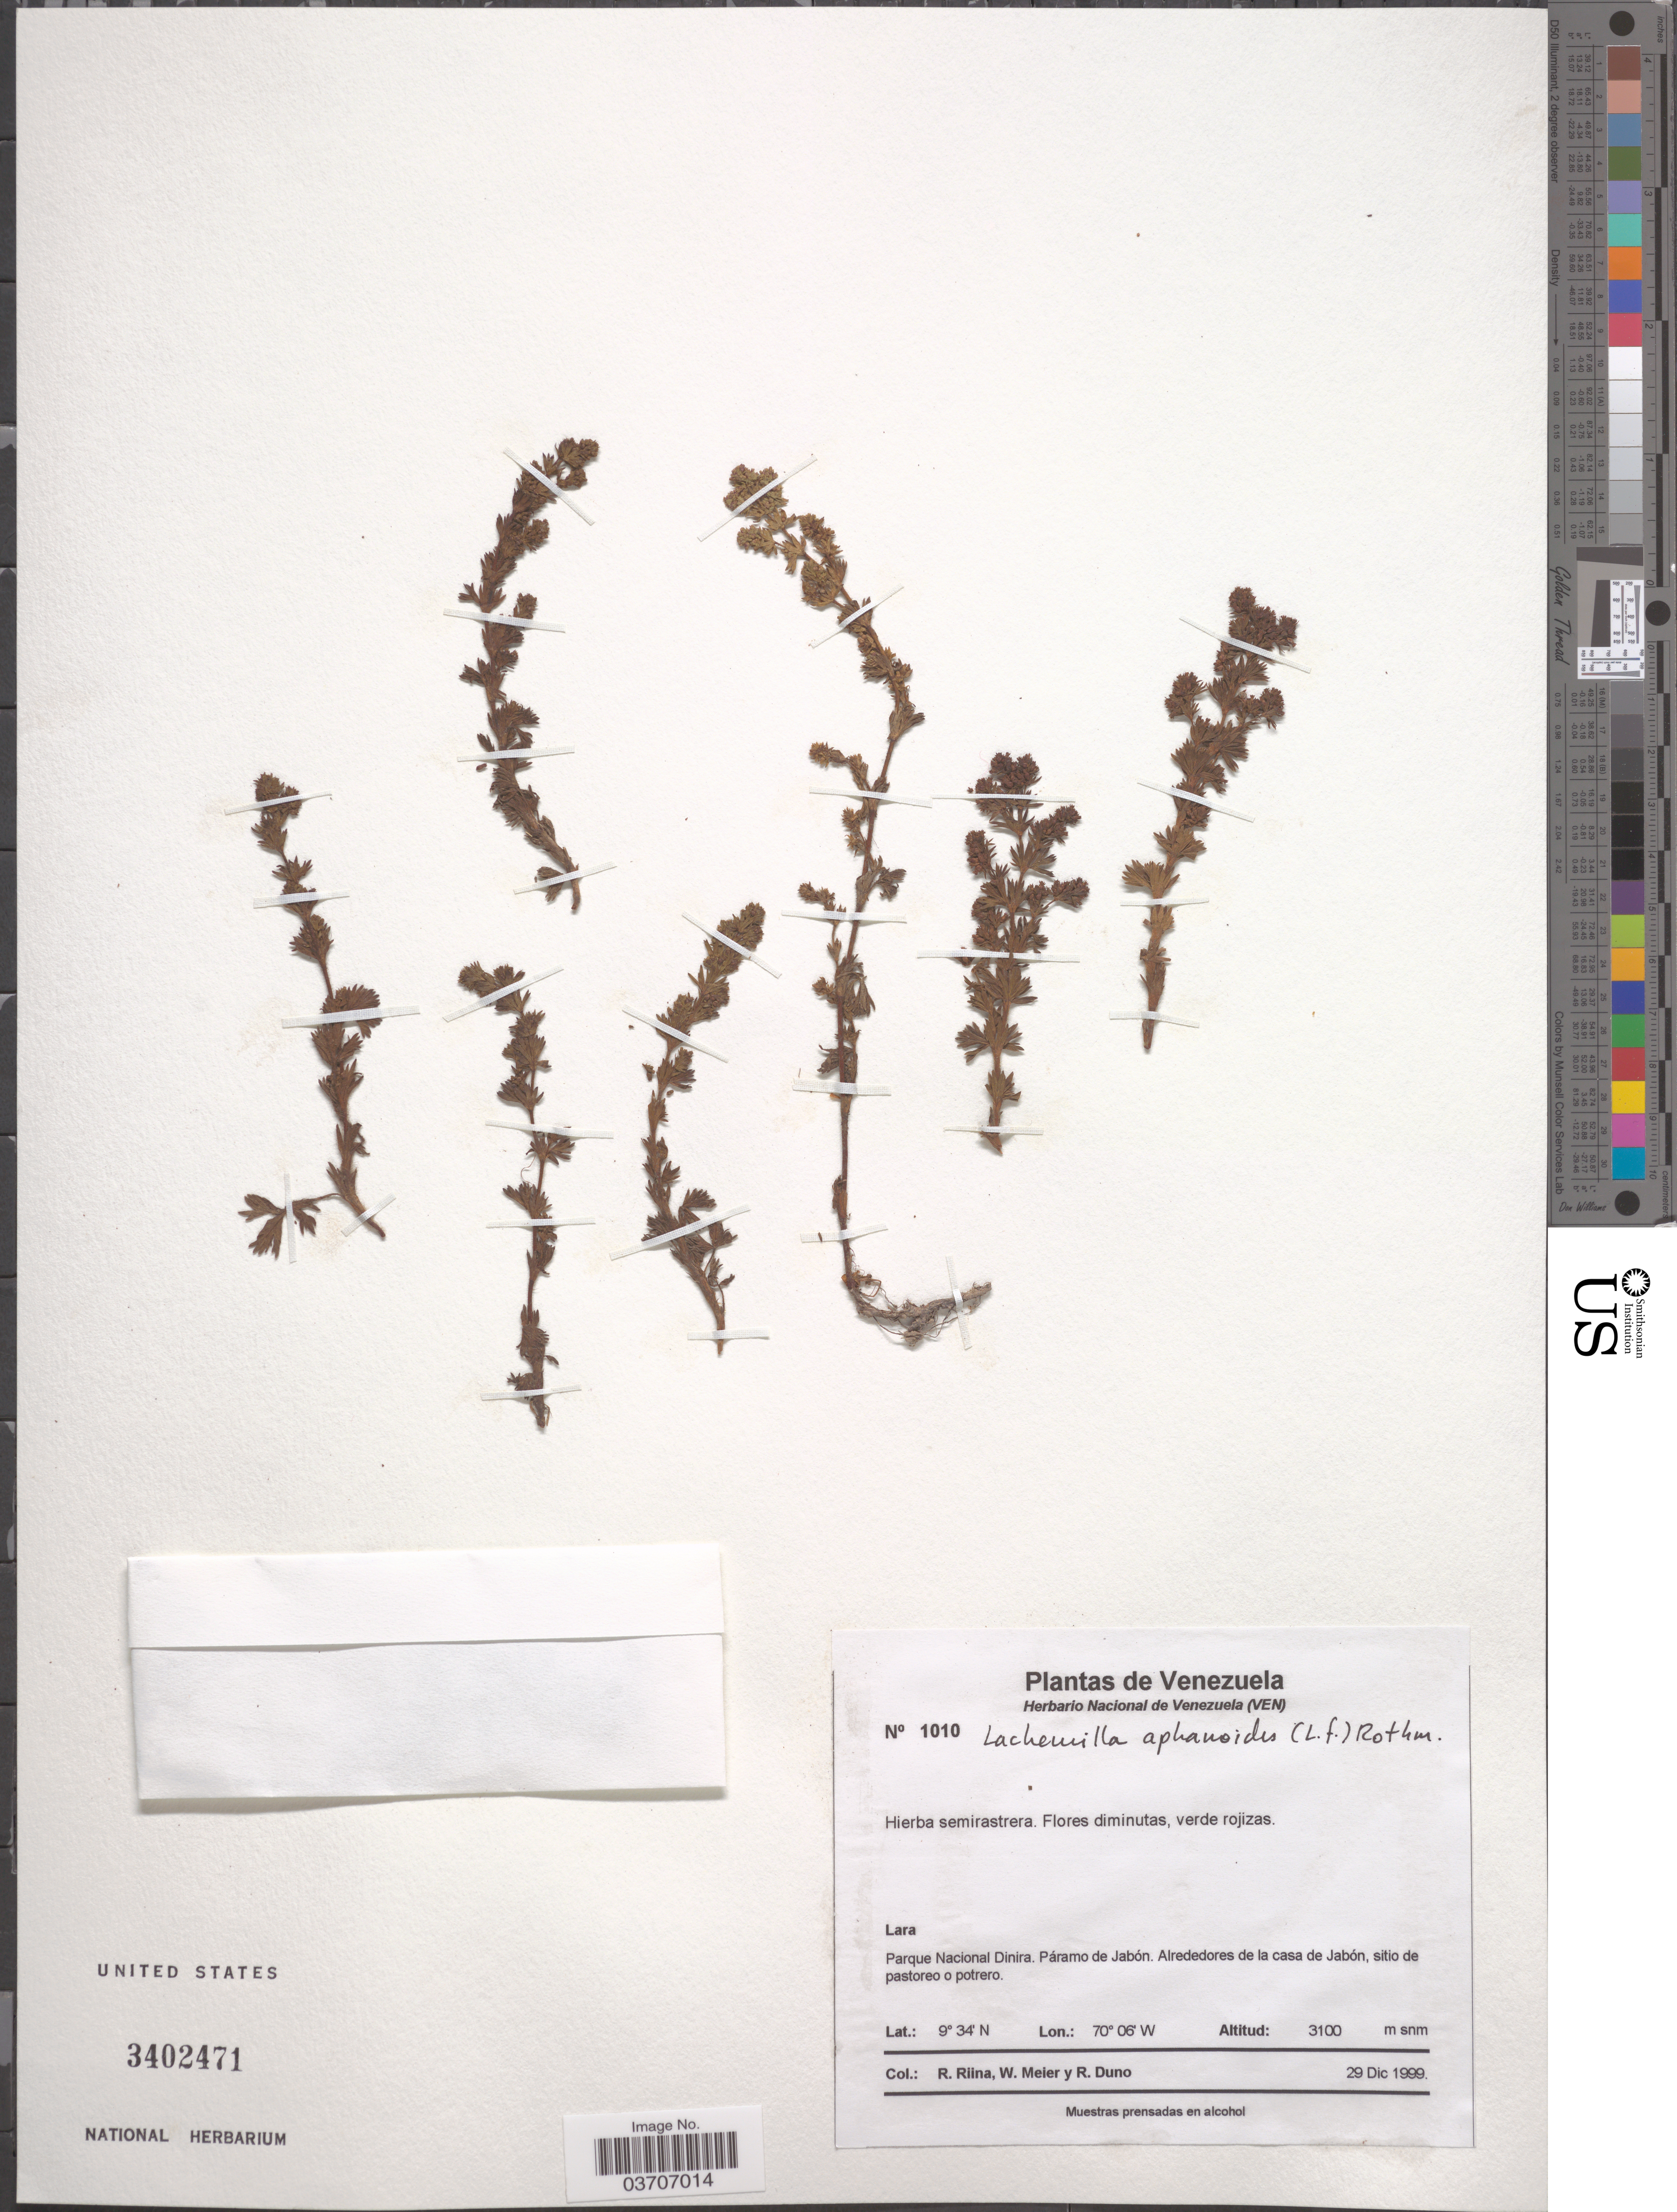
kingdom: Plantae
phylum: Tracheophyta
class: Magnoliopsida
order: Rosales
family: Rosaceae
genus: Lachemilla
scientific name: Lachemilla aphanoides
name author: (Mutis ex L. f.) Rothm.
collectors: R. Riina, W. Meier & R. Duno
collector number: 1010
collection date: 1999-12-29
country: Venezuela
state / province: Lara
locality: Parque Nacional Dinira. Páramo de Jabón. Alrededores de la casa de Jabón, sitio de pastoreo o potrero.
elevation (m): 3100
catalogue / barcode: US 3402471